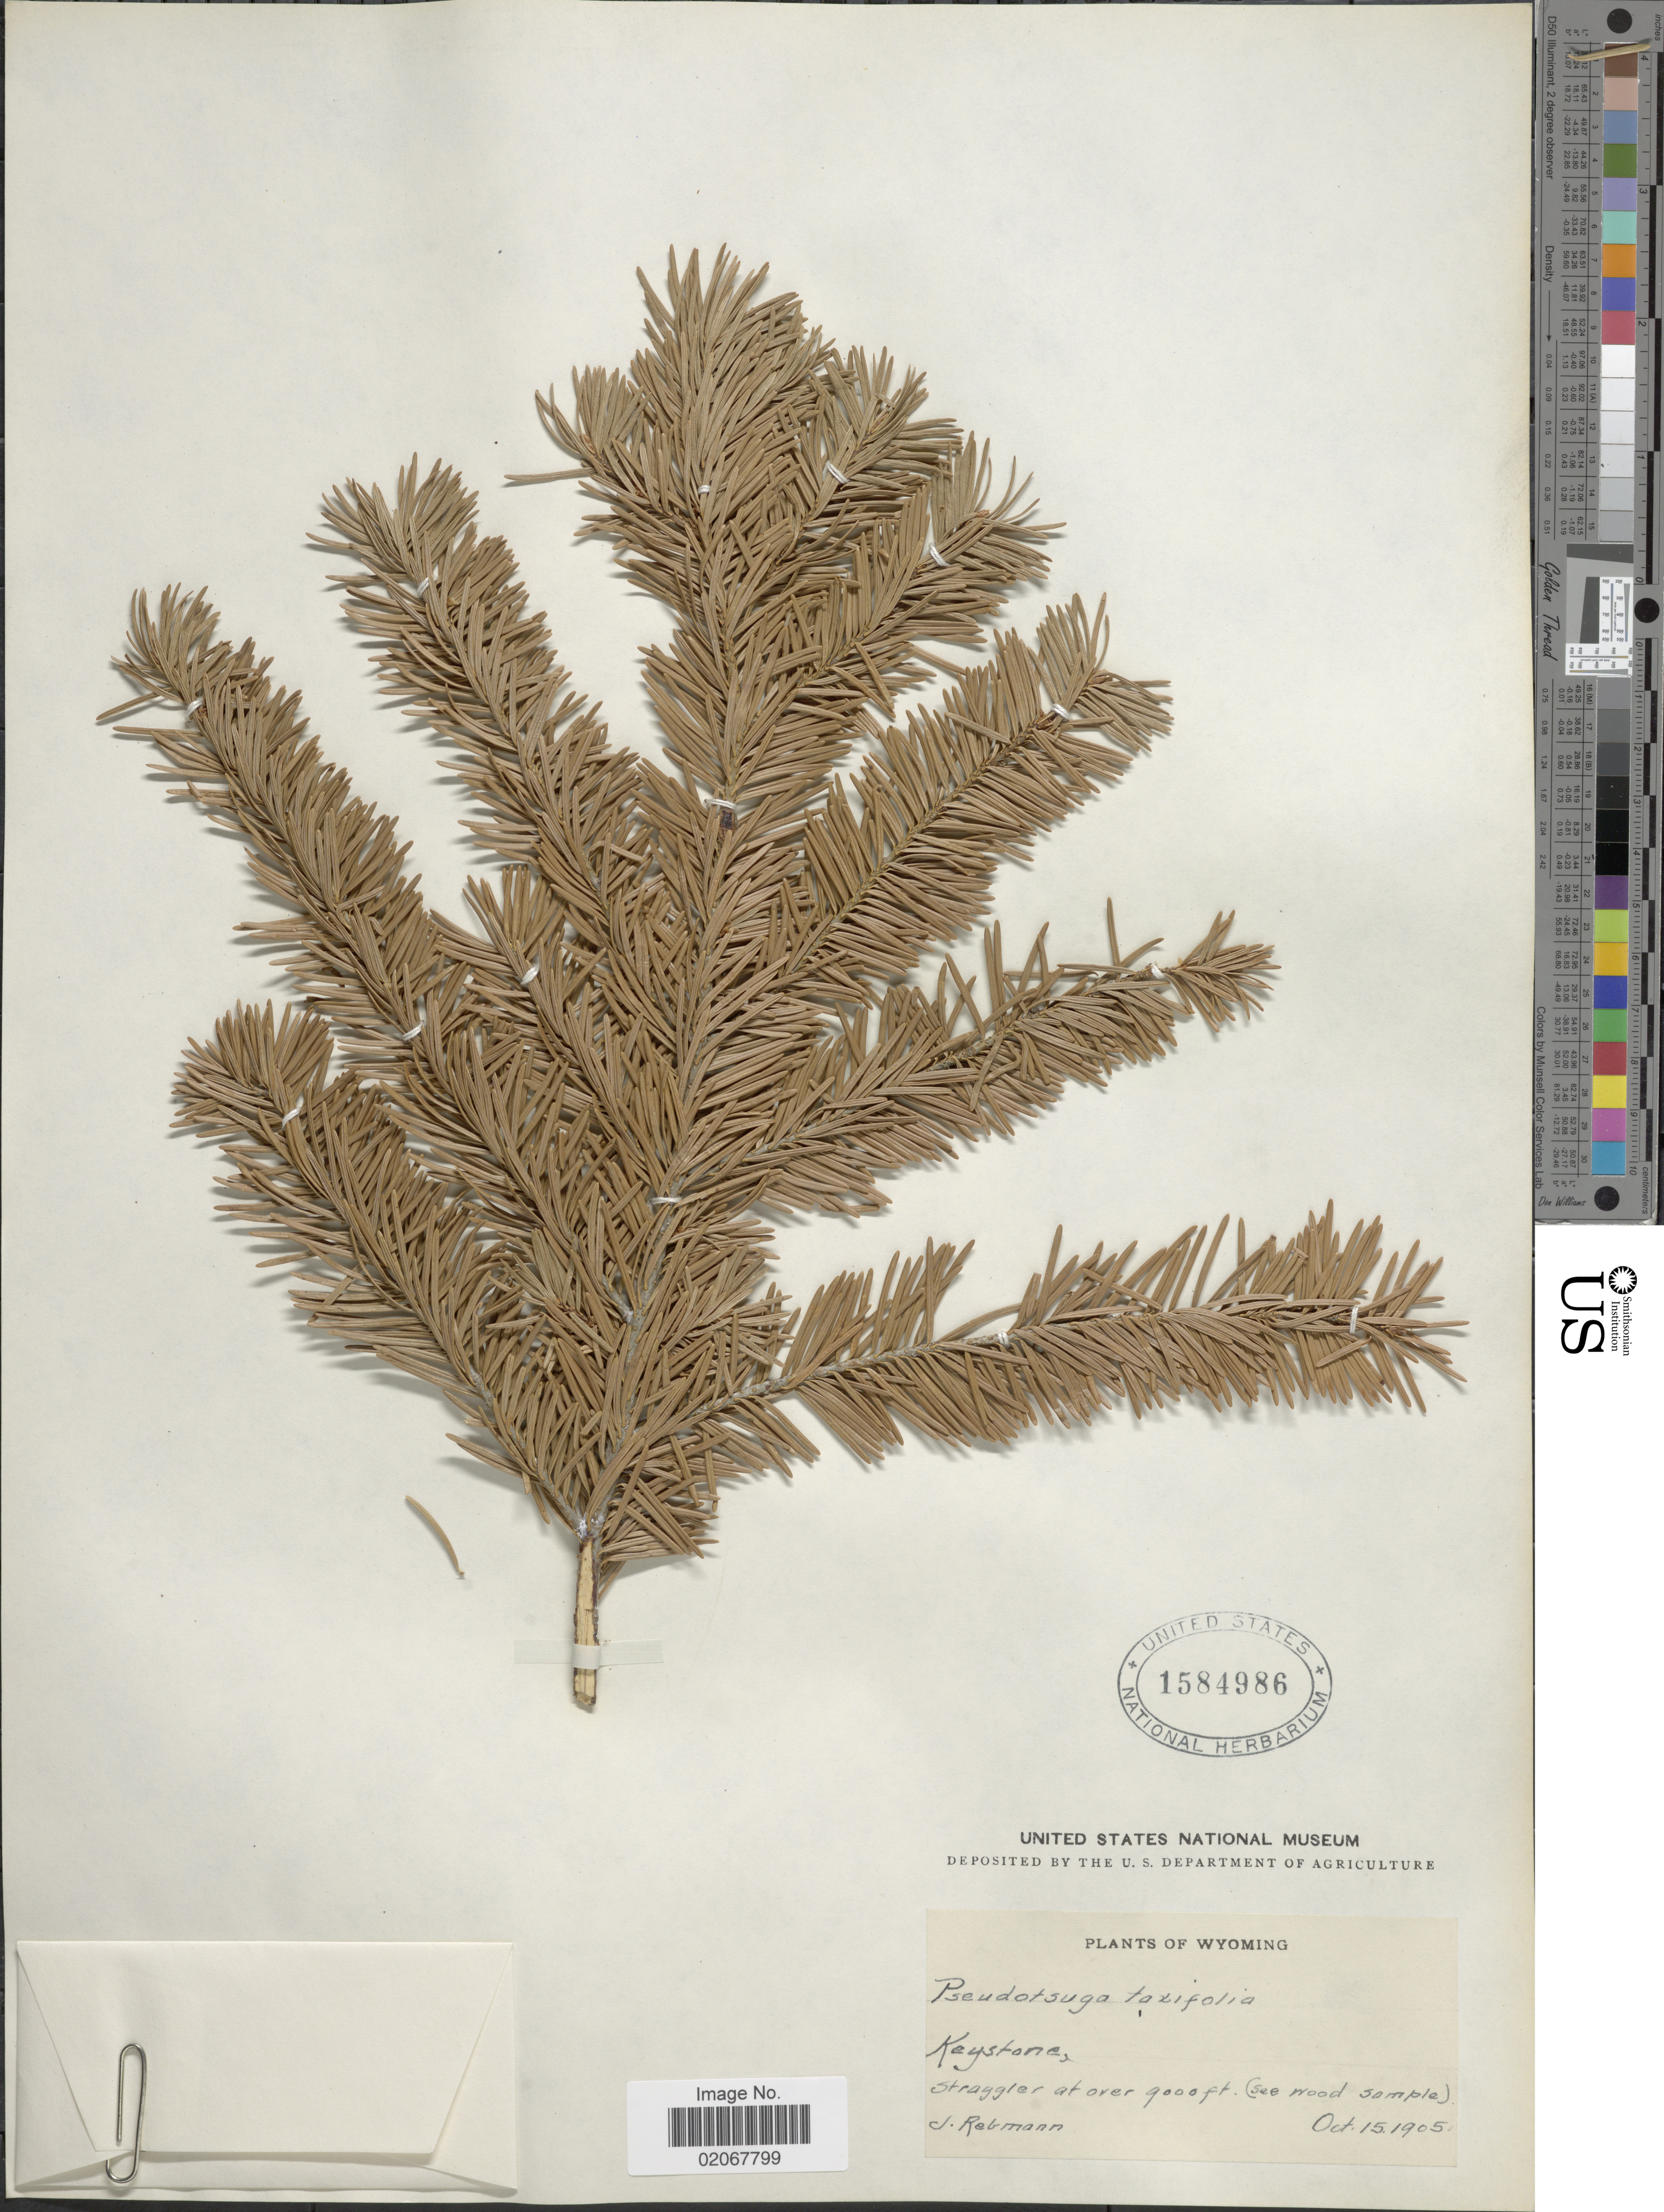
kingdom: Plantae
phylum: Tracheophyta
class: Pinopsida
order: Pinales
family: Pinaceae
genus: Pseudotsuga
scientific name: Pseudotsuga menziesii var. glauca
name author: (Beissn.) Franco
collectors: J. Rebmann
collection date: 1905-10-15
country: United States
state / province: Wyoming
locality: Keystone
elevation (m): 2743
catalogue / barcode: US 1584986